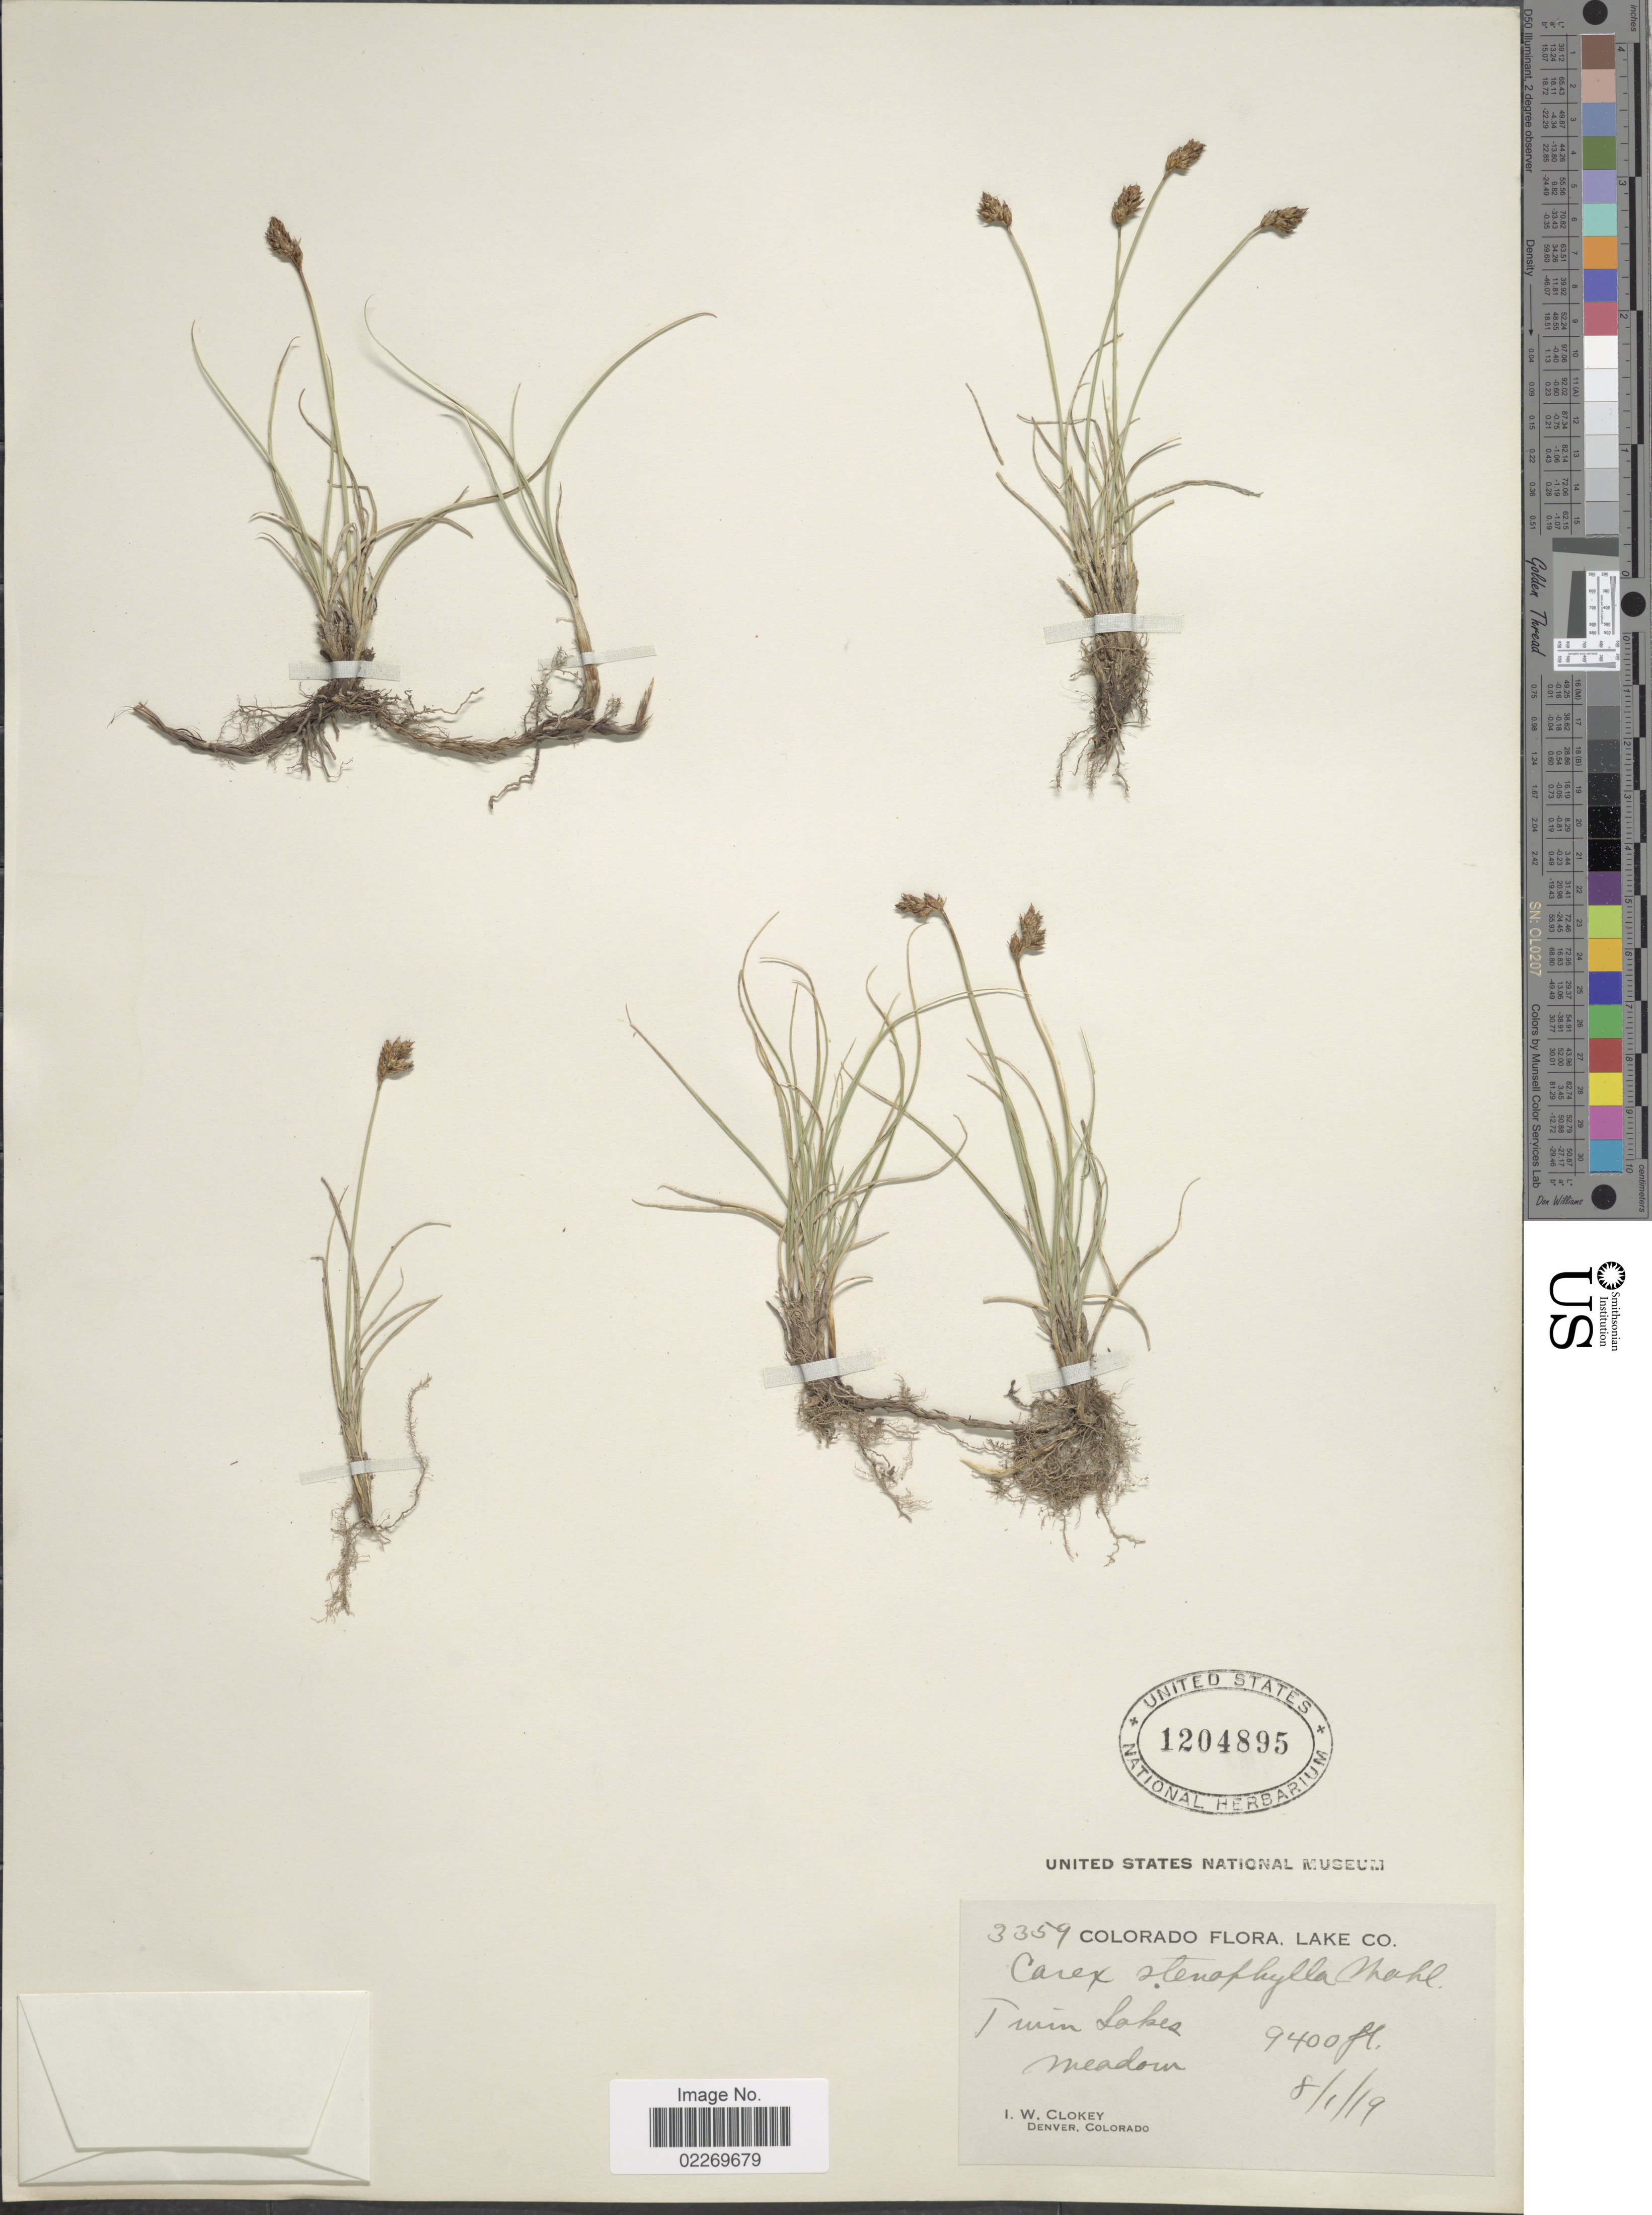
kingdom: Plantae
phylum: Tracheophyta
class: Liliopsida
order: Poales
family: Cyperaceae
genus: Carex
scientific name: Carex eleocharis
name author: L.H. Bailey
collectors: I. W. Clokey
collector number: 3359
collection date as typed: Transcribed d/m/y: 1/8/19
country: United States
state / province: Colorado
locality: Lake Co. Twin Lakes meadow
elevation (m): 2865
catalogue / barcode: US 1204895